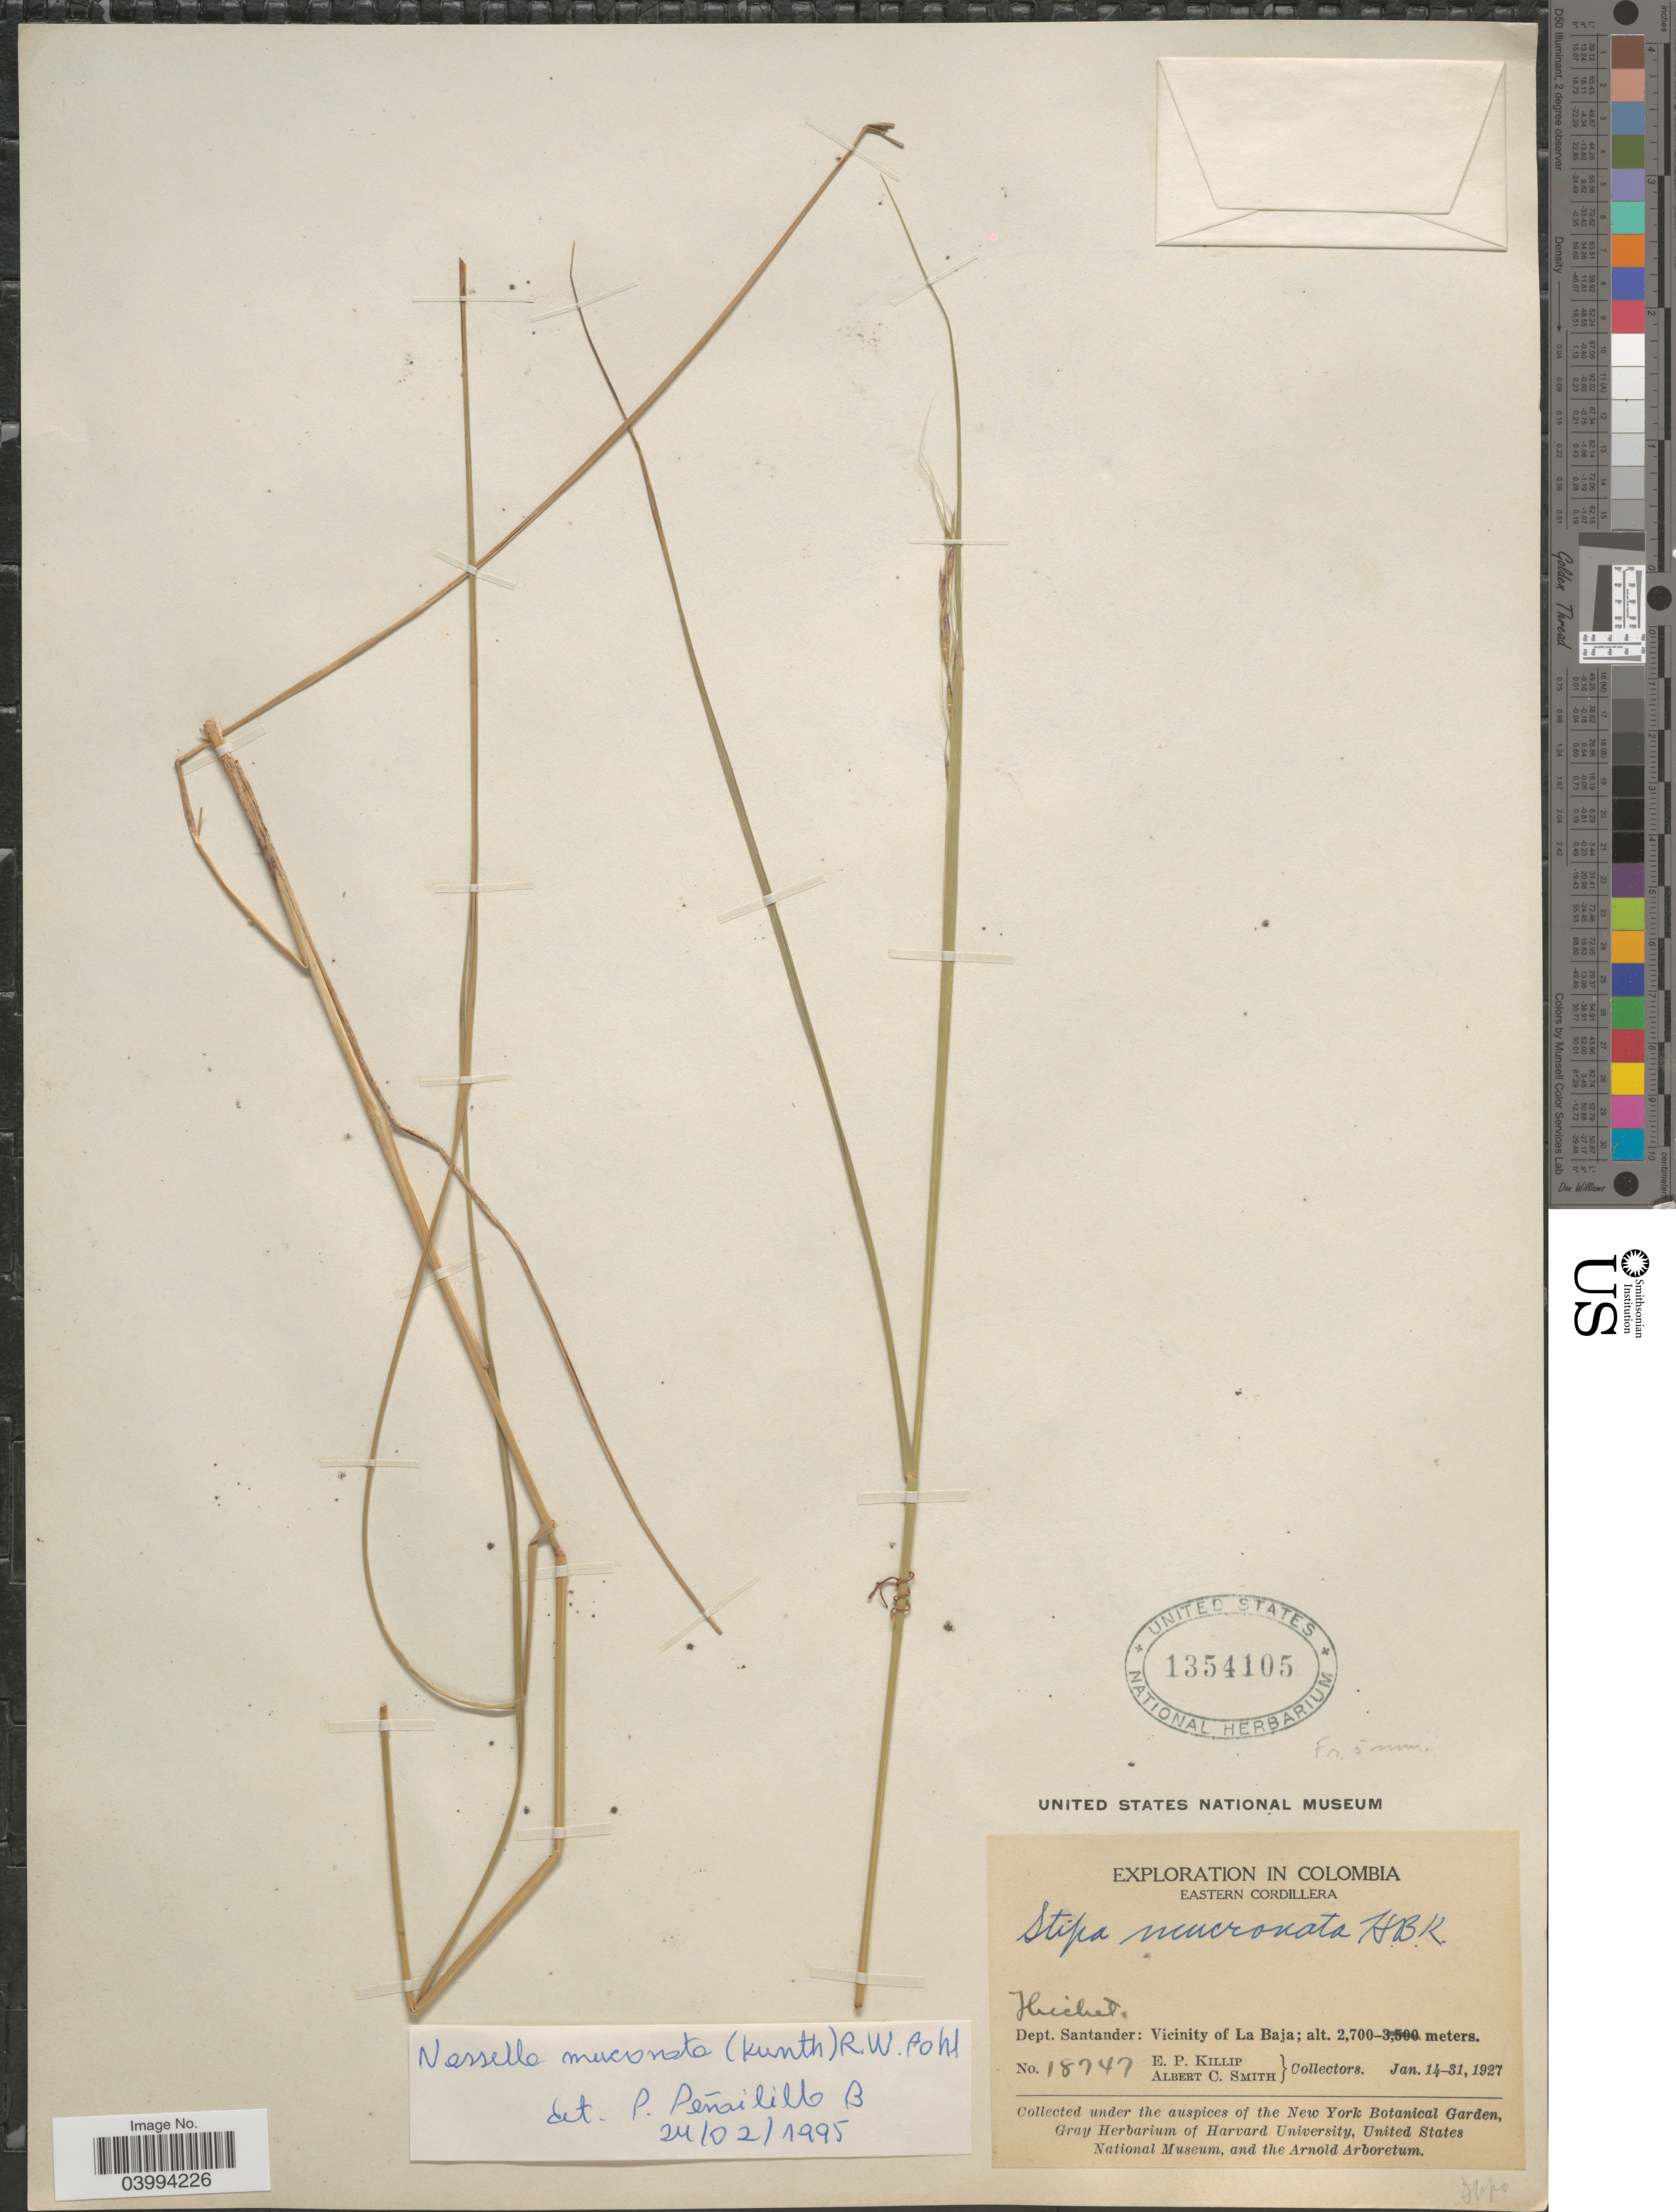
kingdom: Plantae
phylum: Tracheophyta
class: Liliopsida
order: Poales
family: Poaceae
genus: Nassella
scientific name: Nassella mucronata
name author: (Kunth) R.W. Pohl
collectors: E. P. Killip & A. C. Smith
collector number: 18747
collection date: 1927-01-14/1927-01-31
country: Colombia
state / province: Santander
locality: Eastern Cordillera. Dept. Santander: Vicinity of La Baja.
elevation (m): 2700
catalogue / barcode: US 1354105